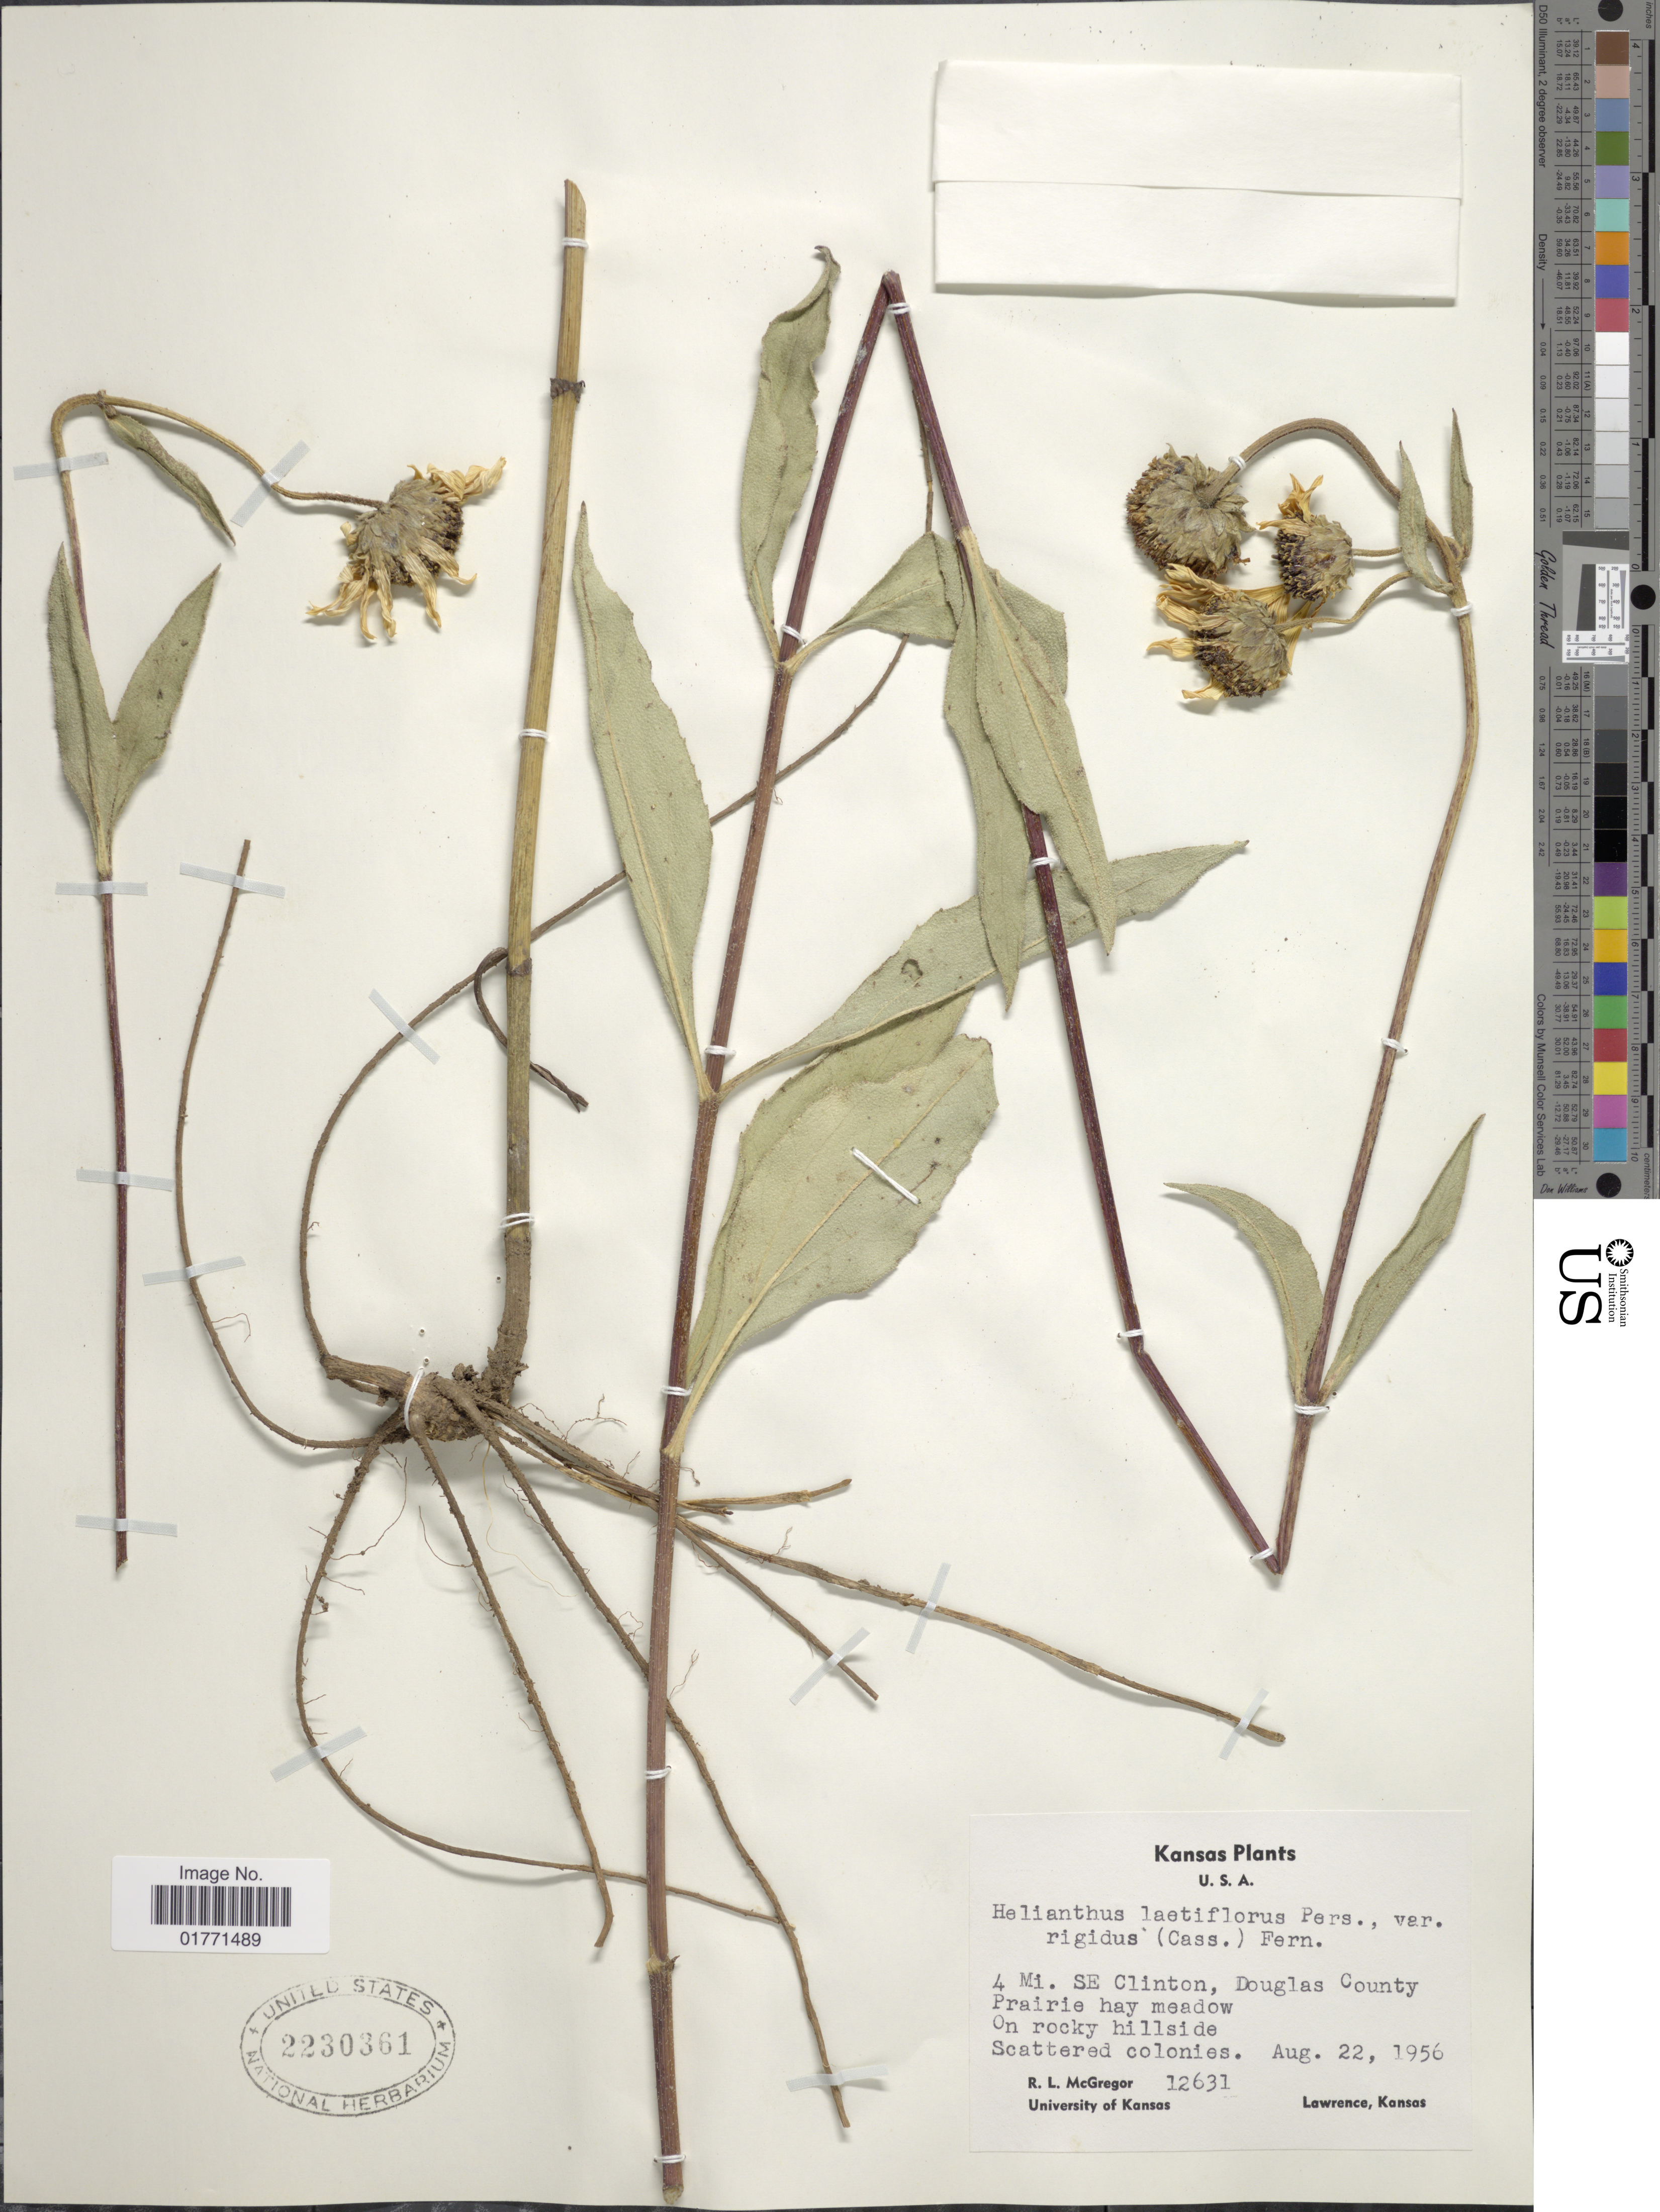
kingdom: Plantae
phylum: Tracheophyta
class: Magnoliopsida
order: Asterales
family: Asteraceae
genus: Helianthus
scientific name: Helianthus rigidus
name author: (Cass.) Desf.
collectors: R. McGregor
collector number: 12631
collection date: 1956-08-22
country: United States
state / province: Kansas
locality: Kansas. 4 Mi. SE Clinton, Douglas County, Prairie hay meadow.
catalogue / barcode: US 2230361